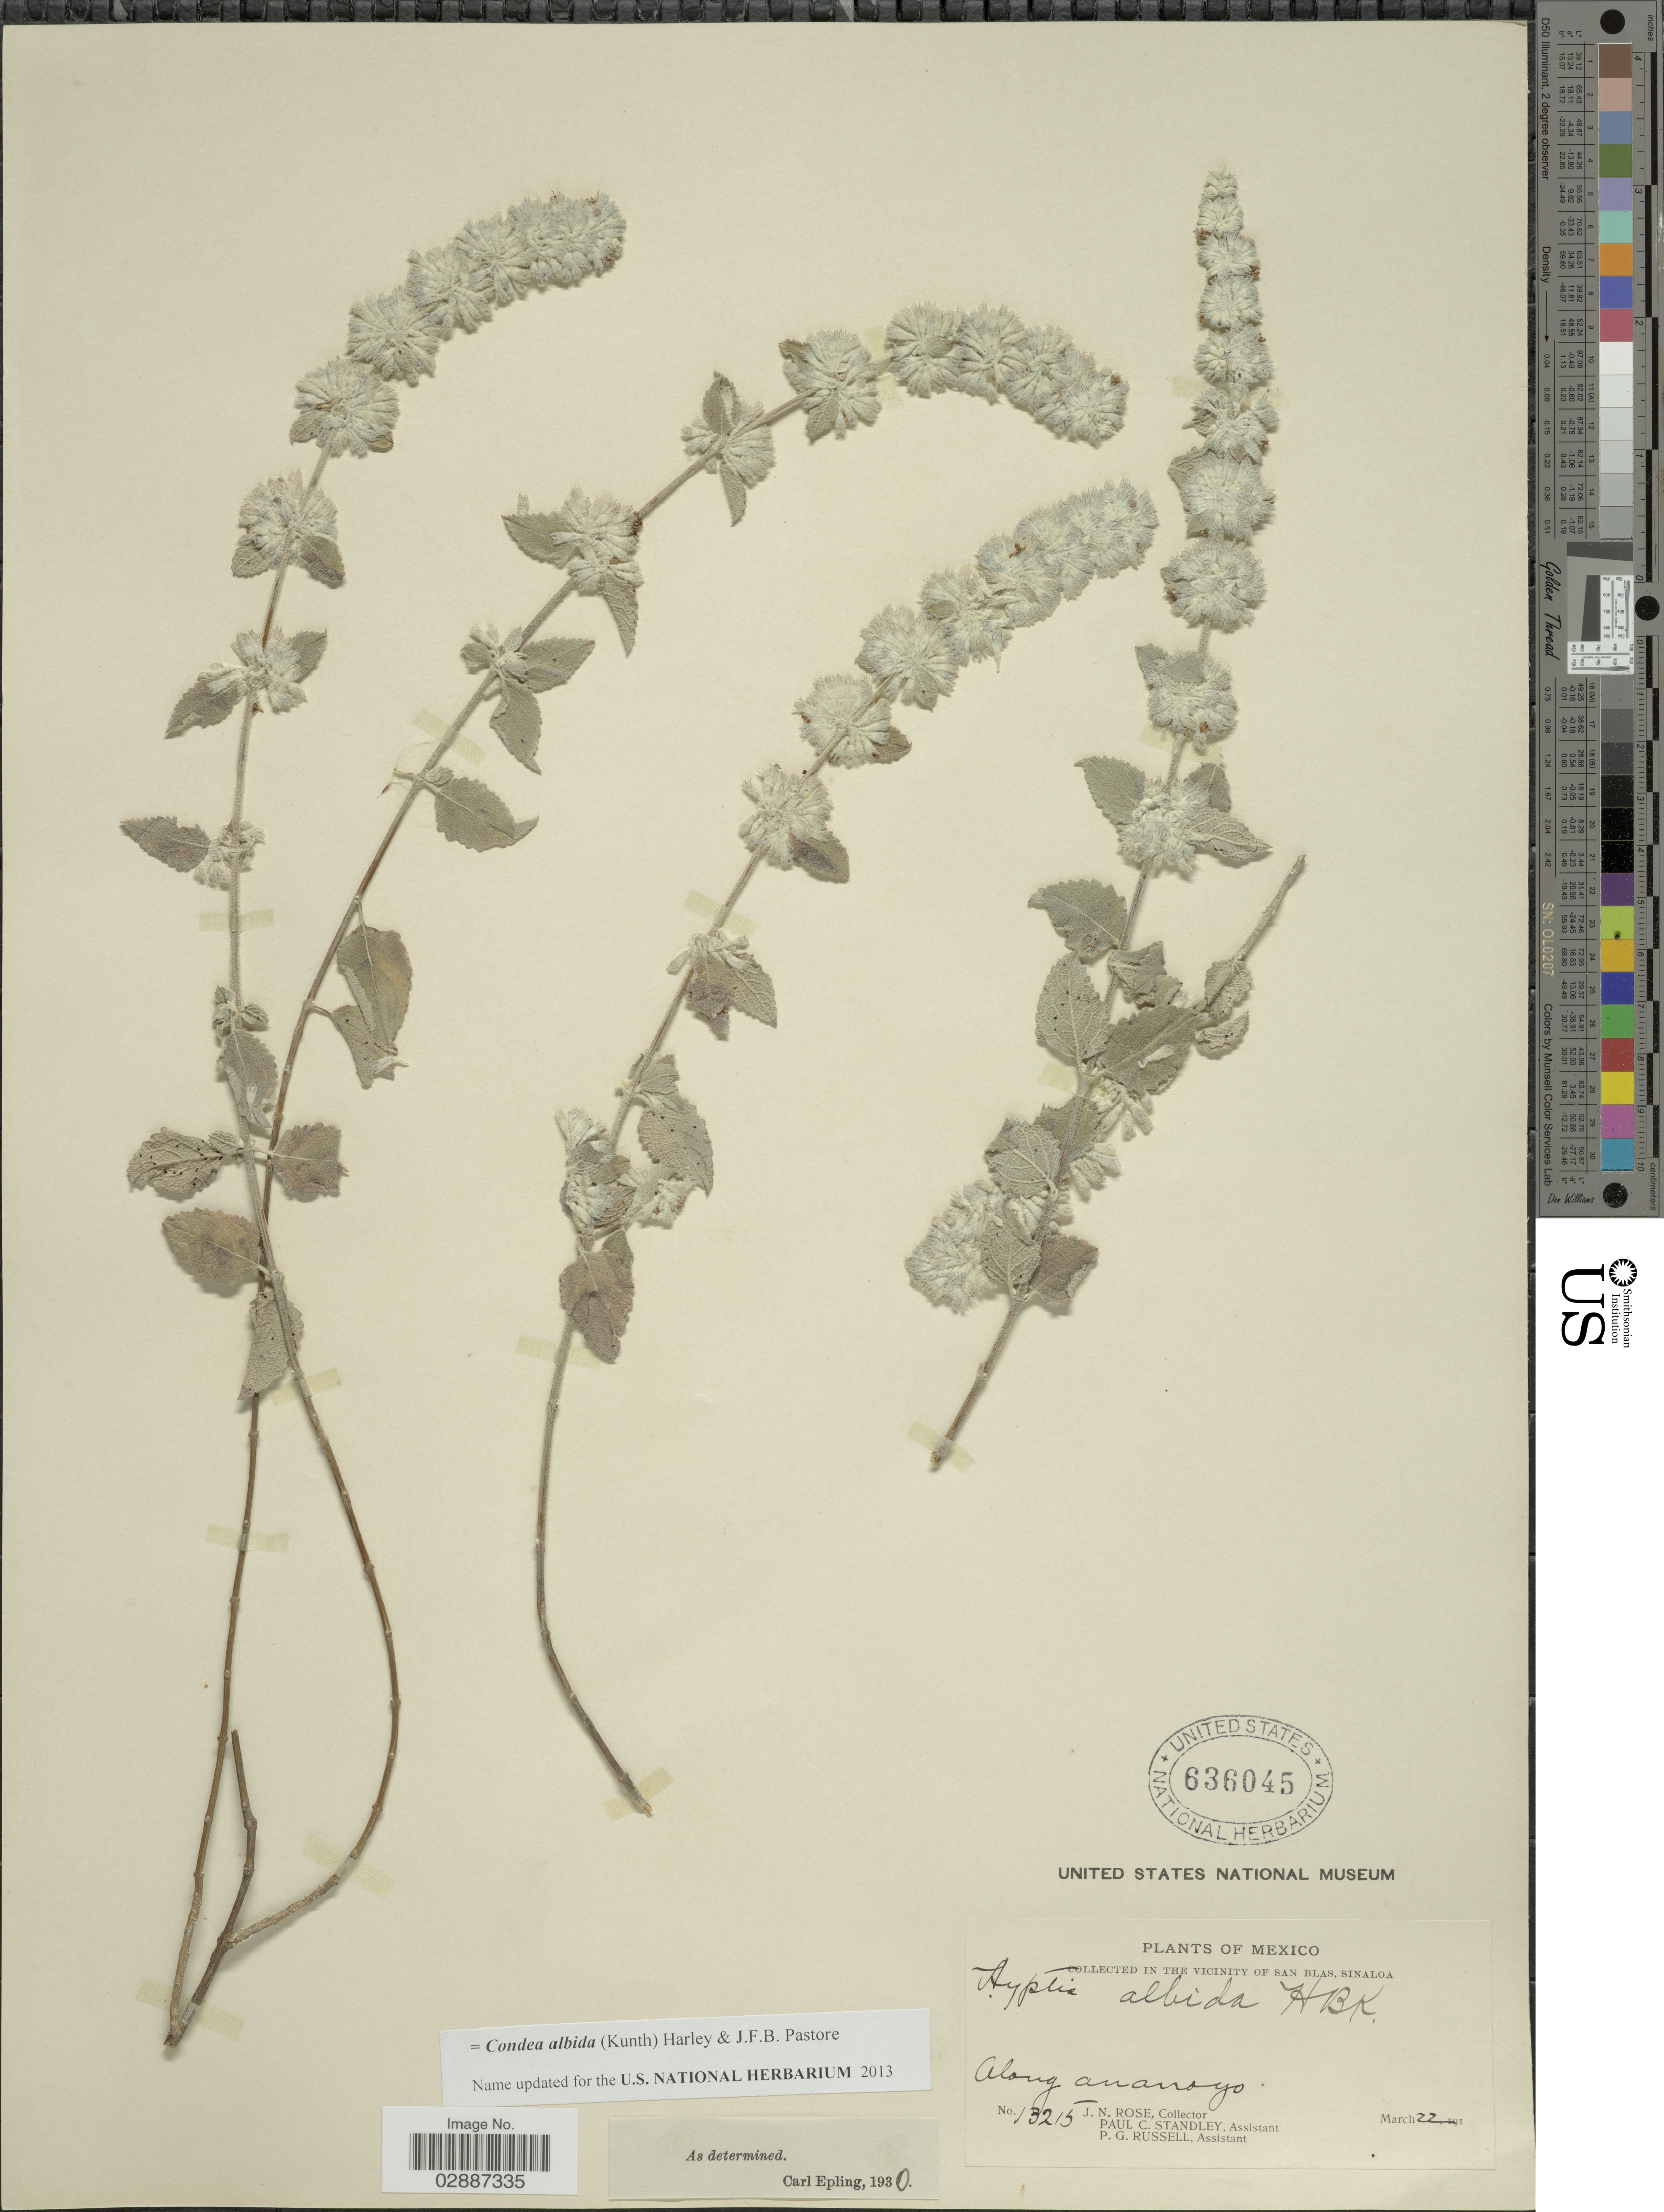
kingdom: Plantae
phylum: Tracheophyta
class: Magnoliopsida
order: Lamiales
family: Lamiaceae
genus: Condea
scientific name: Condea albida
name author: (Kunth) Harley & J.F.B. Pastore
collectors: J. N. Rose, P. C. Standley & P. G. Russell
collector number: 13215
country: Mexico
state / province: Sinaloa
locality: Vicinity of San Blas. Along an arroyo.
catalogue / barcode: US 636045